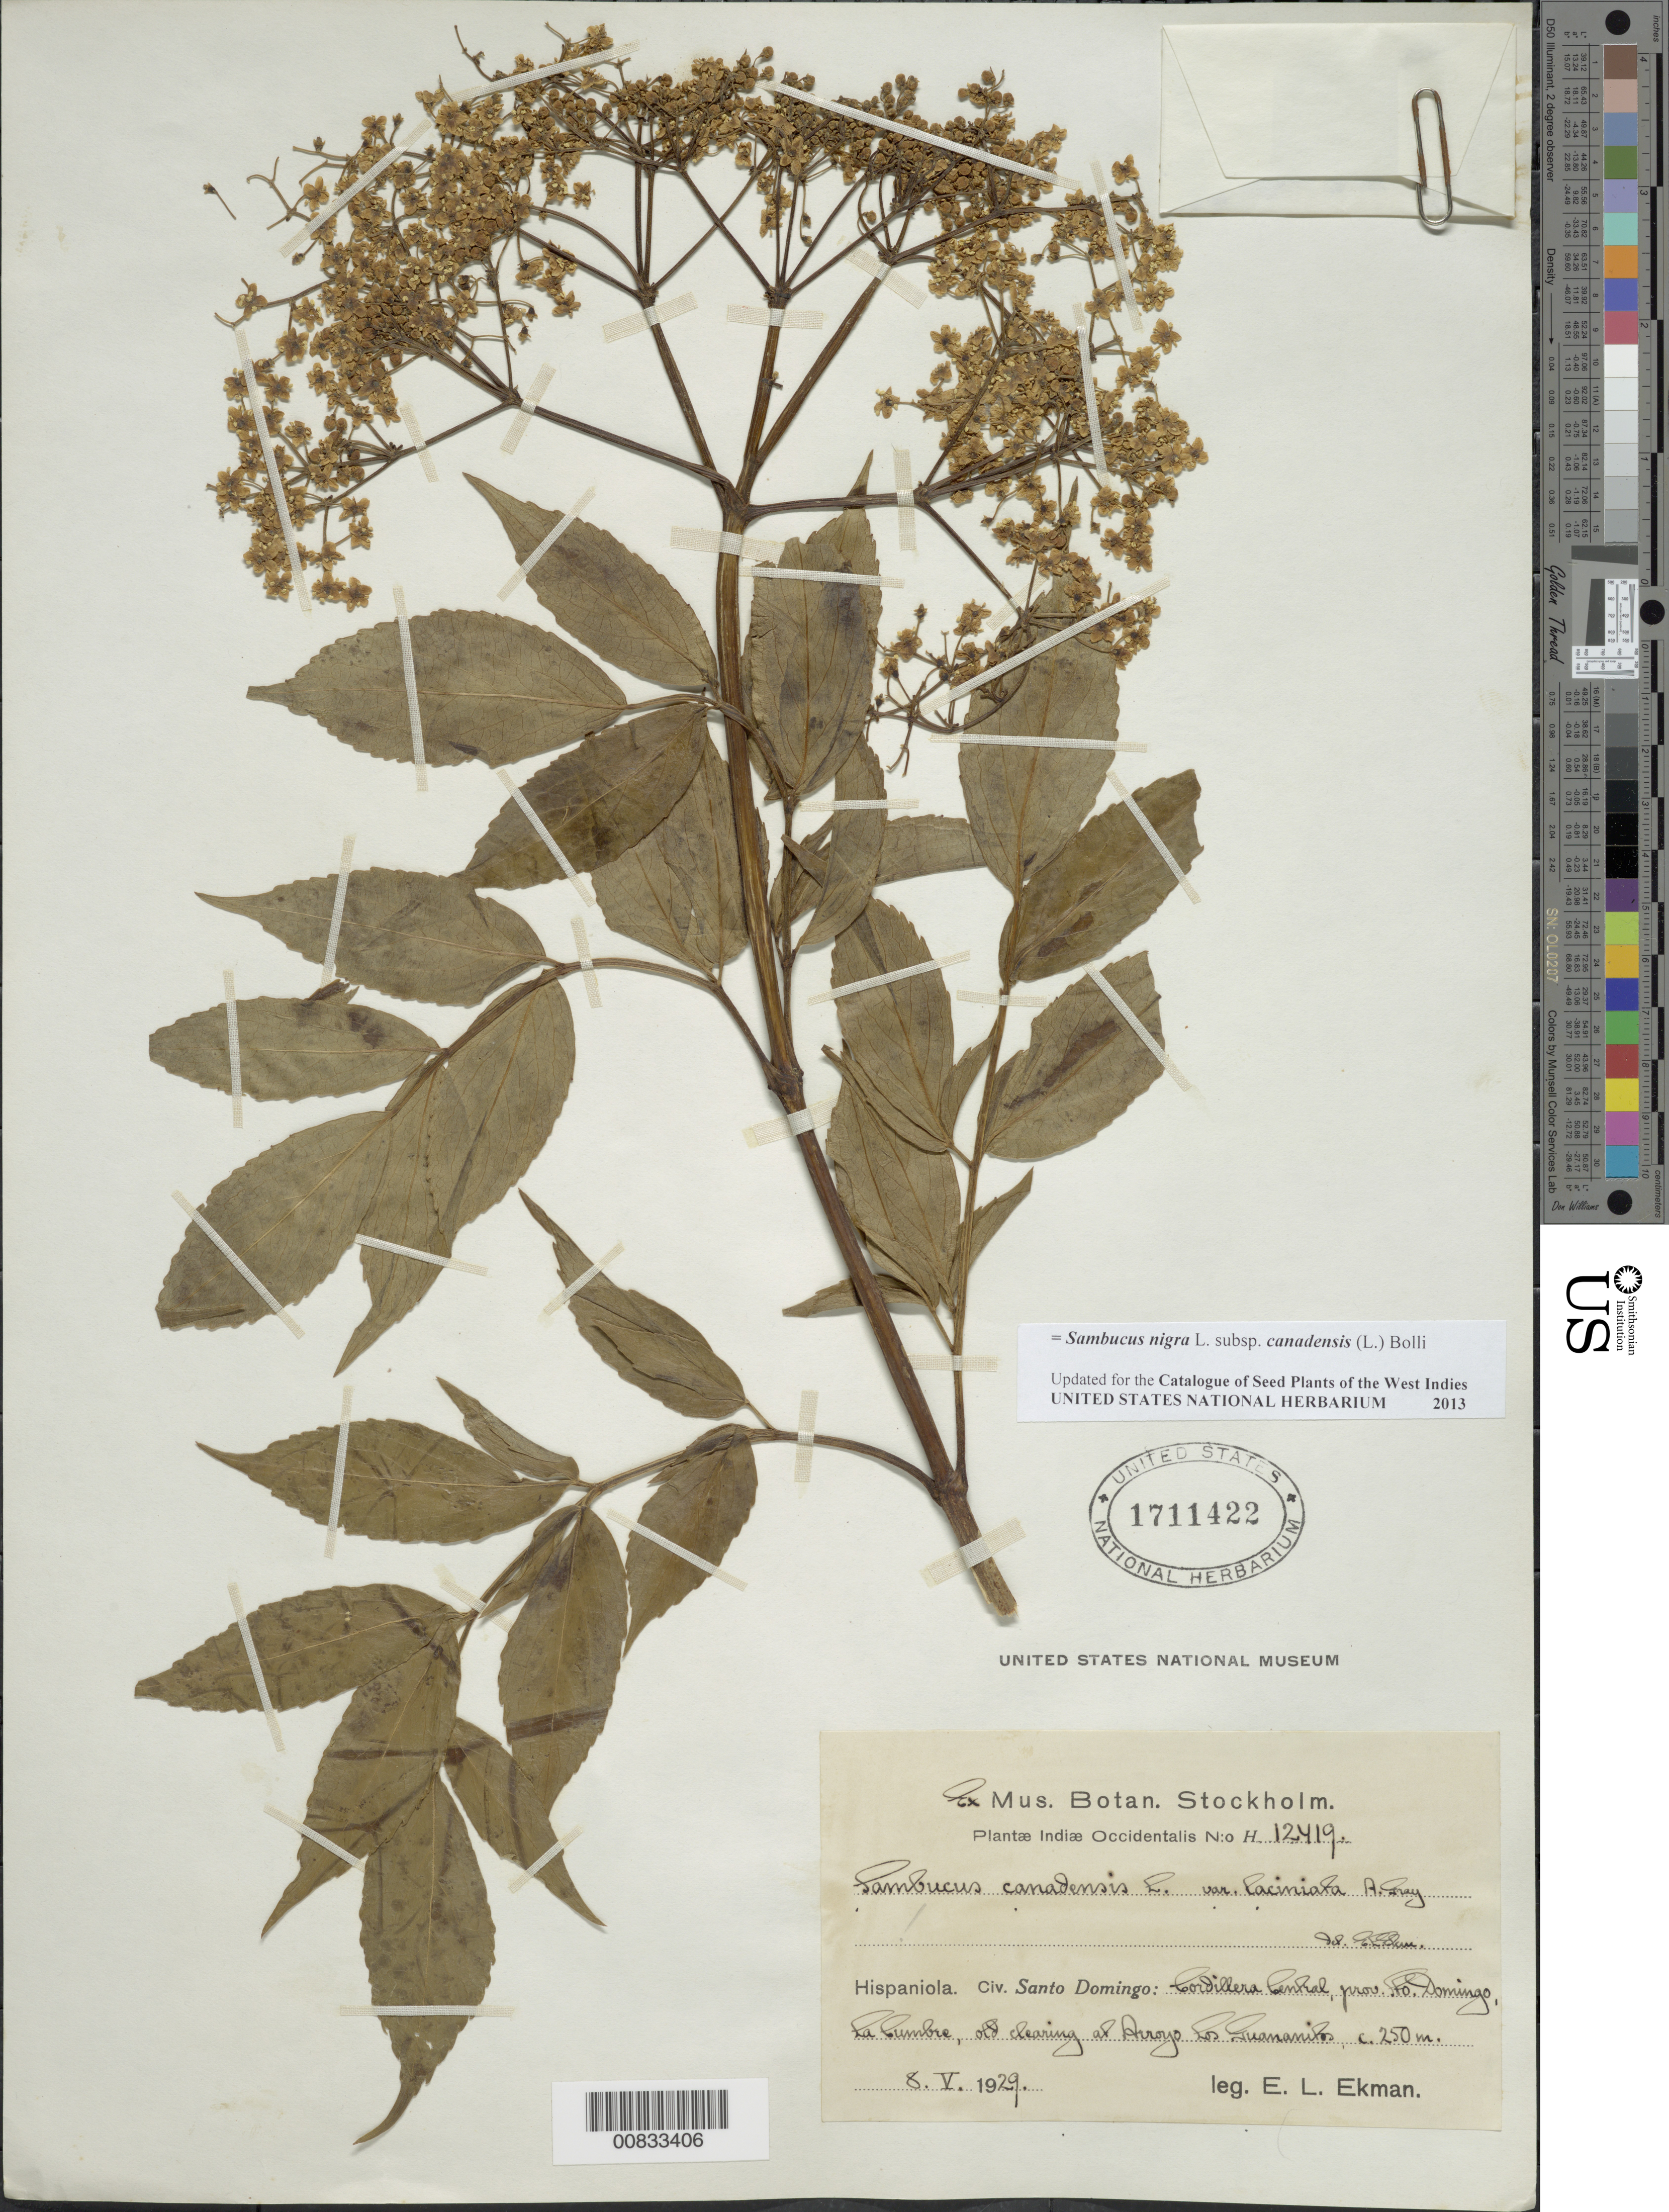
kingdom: Plantae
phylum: Tracheophyta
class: Magnoliopsida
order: Dipsacales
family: Viburnaceae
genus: Sambucus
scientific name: Sambucus nigra subsp. canadensis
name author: (L.) Bolli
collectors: E. L. Ekman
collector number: H 12419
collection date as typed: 08 May 1929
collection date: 1929-05-08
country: Dominican Republic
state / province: Distrito Nacional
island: Hispaniola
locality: Cordillera Central, La Cumbre, Arroyo Los Guananitos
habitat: Old clearing at arroyo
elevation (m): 250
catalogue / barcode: US 1711422